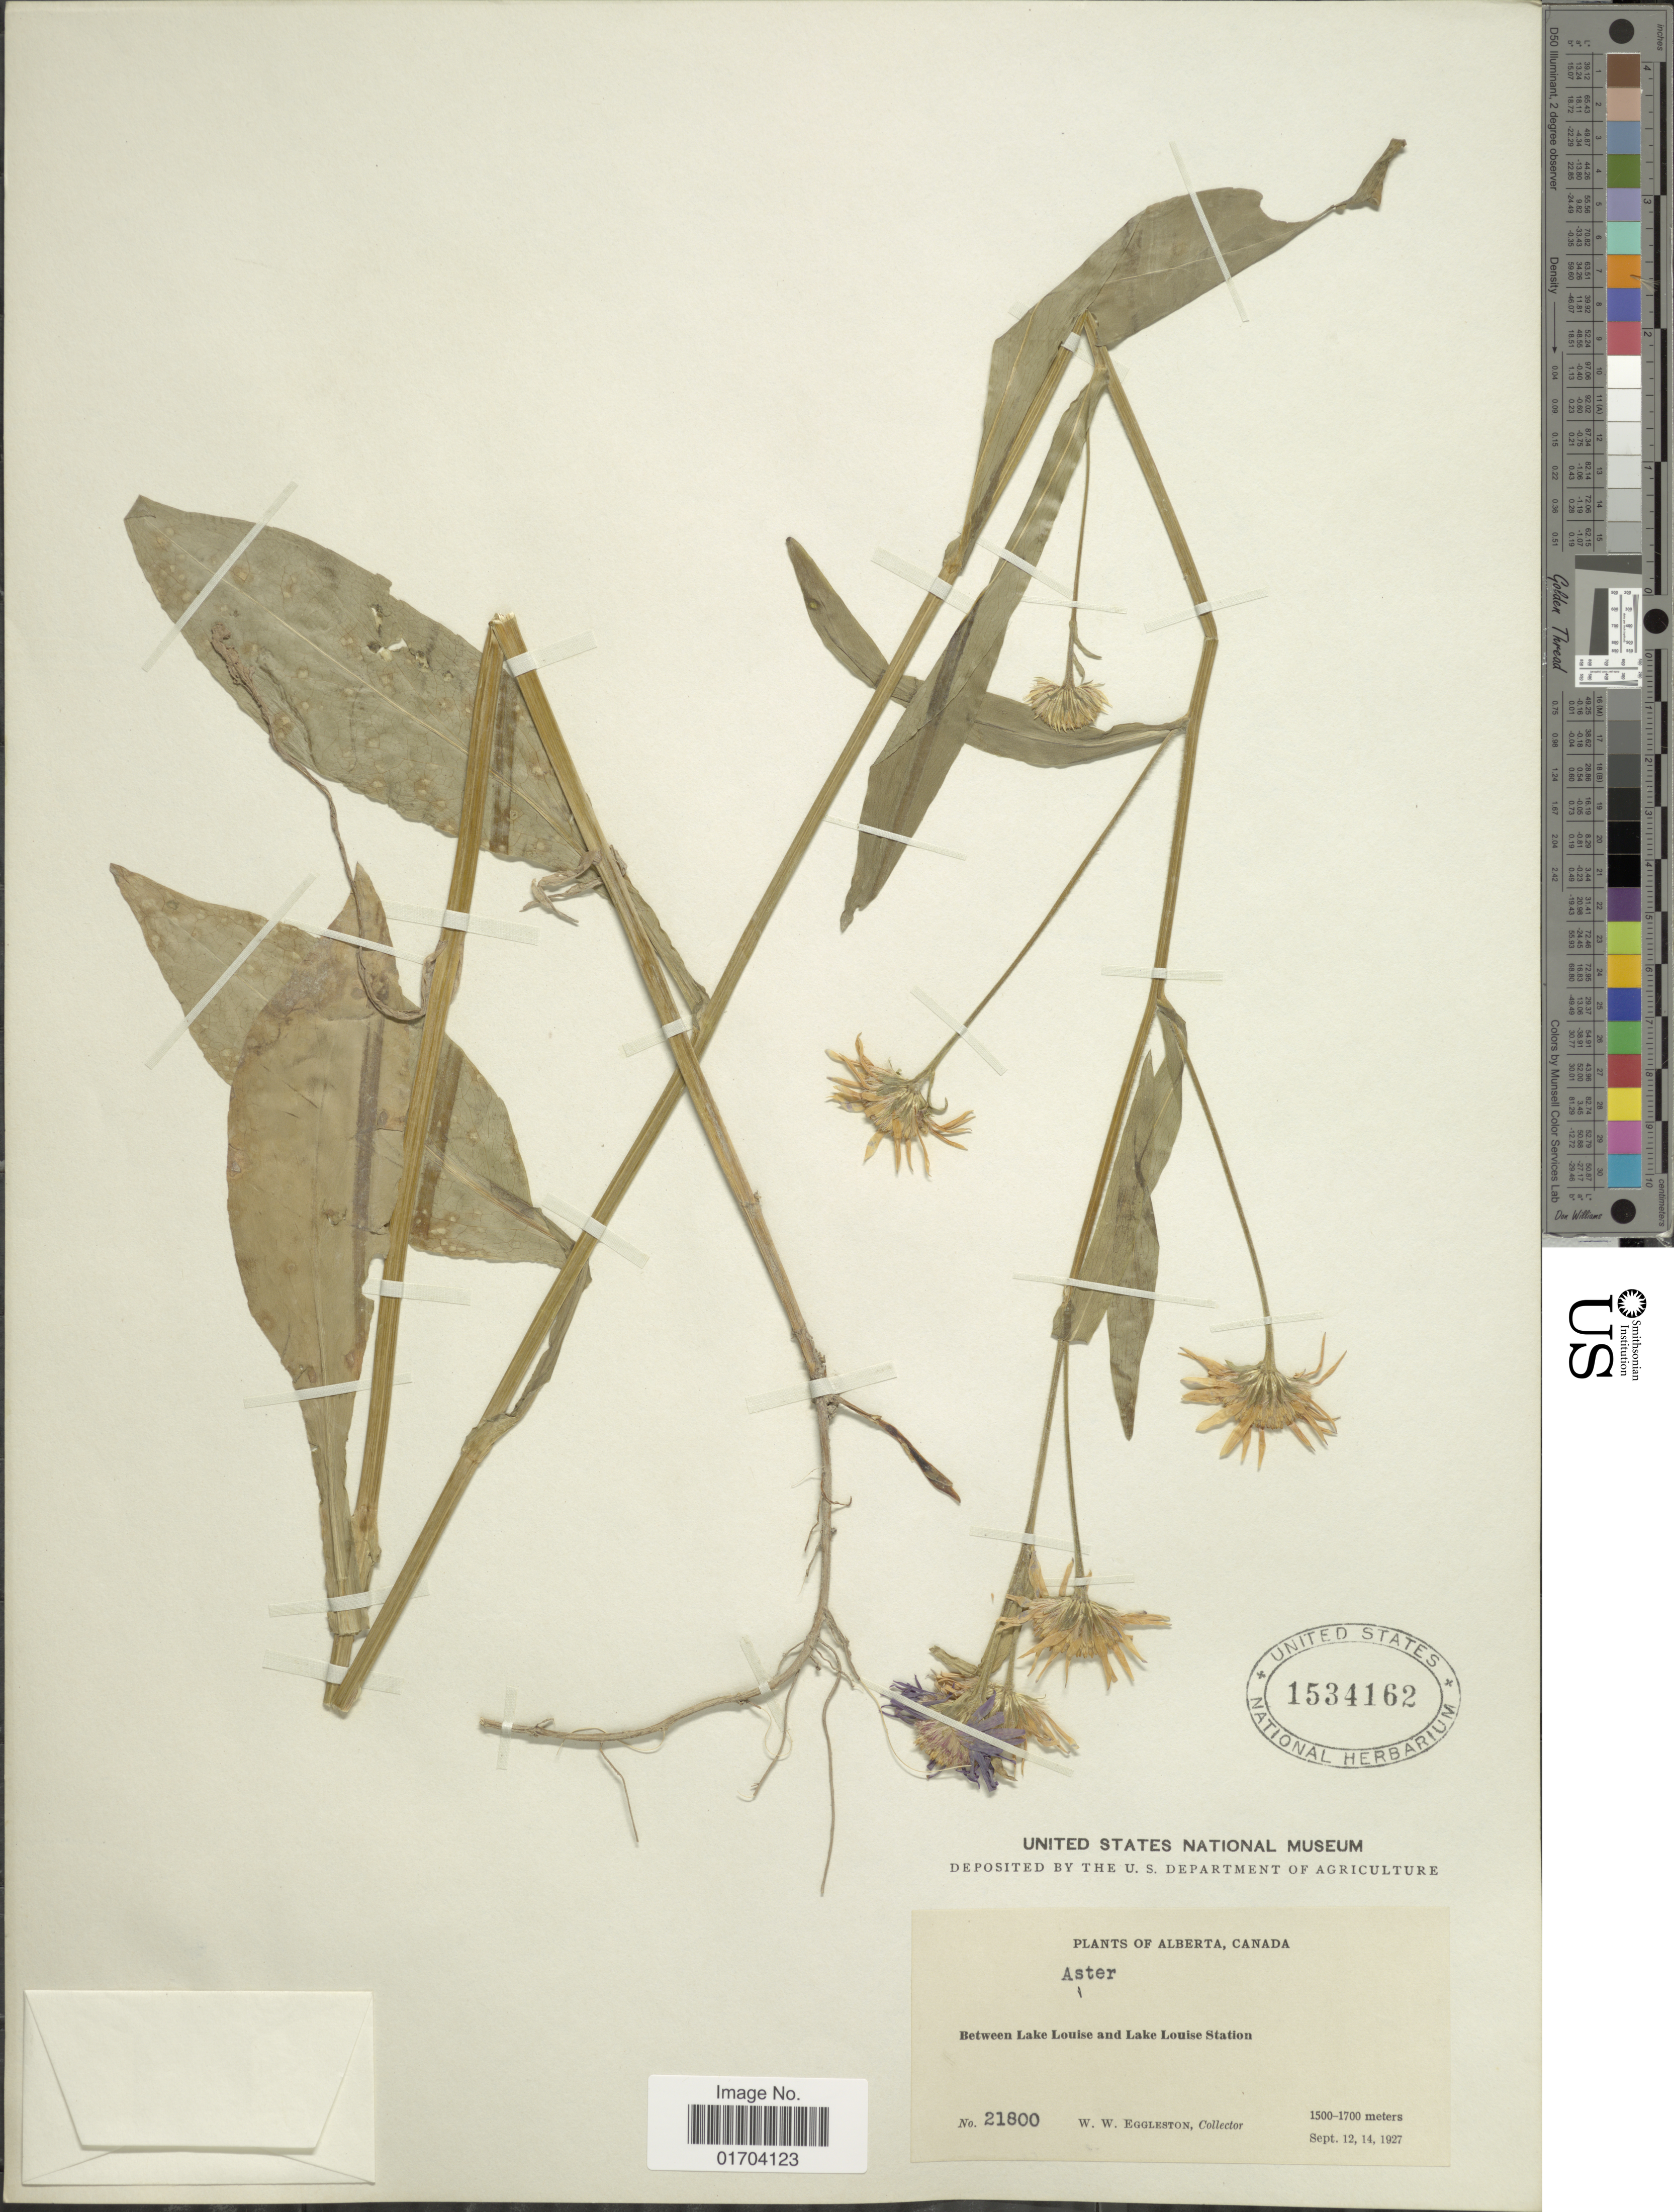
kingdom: Plantae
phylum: Tracheophyta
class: Magnoliopsida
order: Asterales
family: Asteraceae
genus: Symphyotrichum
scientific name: Symphyotrichum sp.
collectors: W. W. Eggleston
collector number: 21800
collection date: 1927-09-12/1927-09-14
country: Canada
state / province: Alberta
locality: Between Lake Louise and Lake Louise Station.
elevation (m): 1500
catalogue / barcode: US 1534162